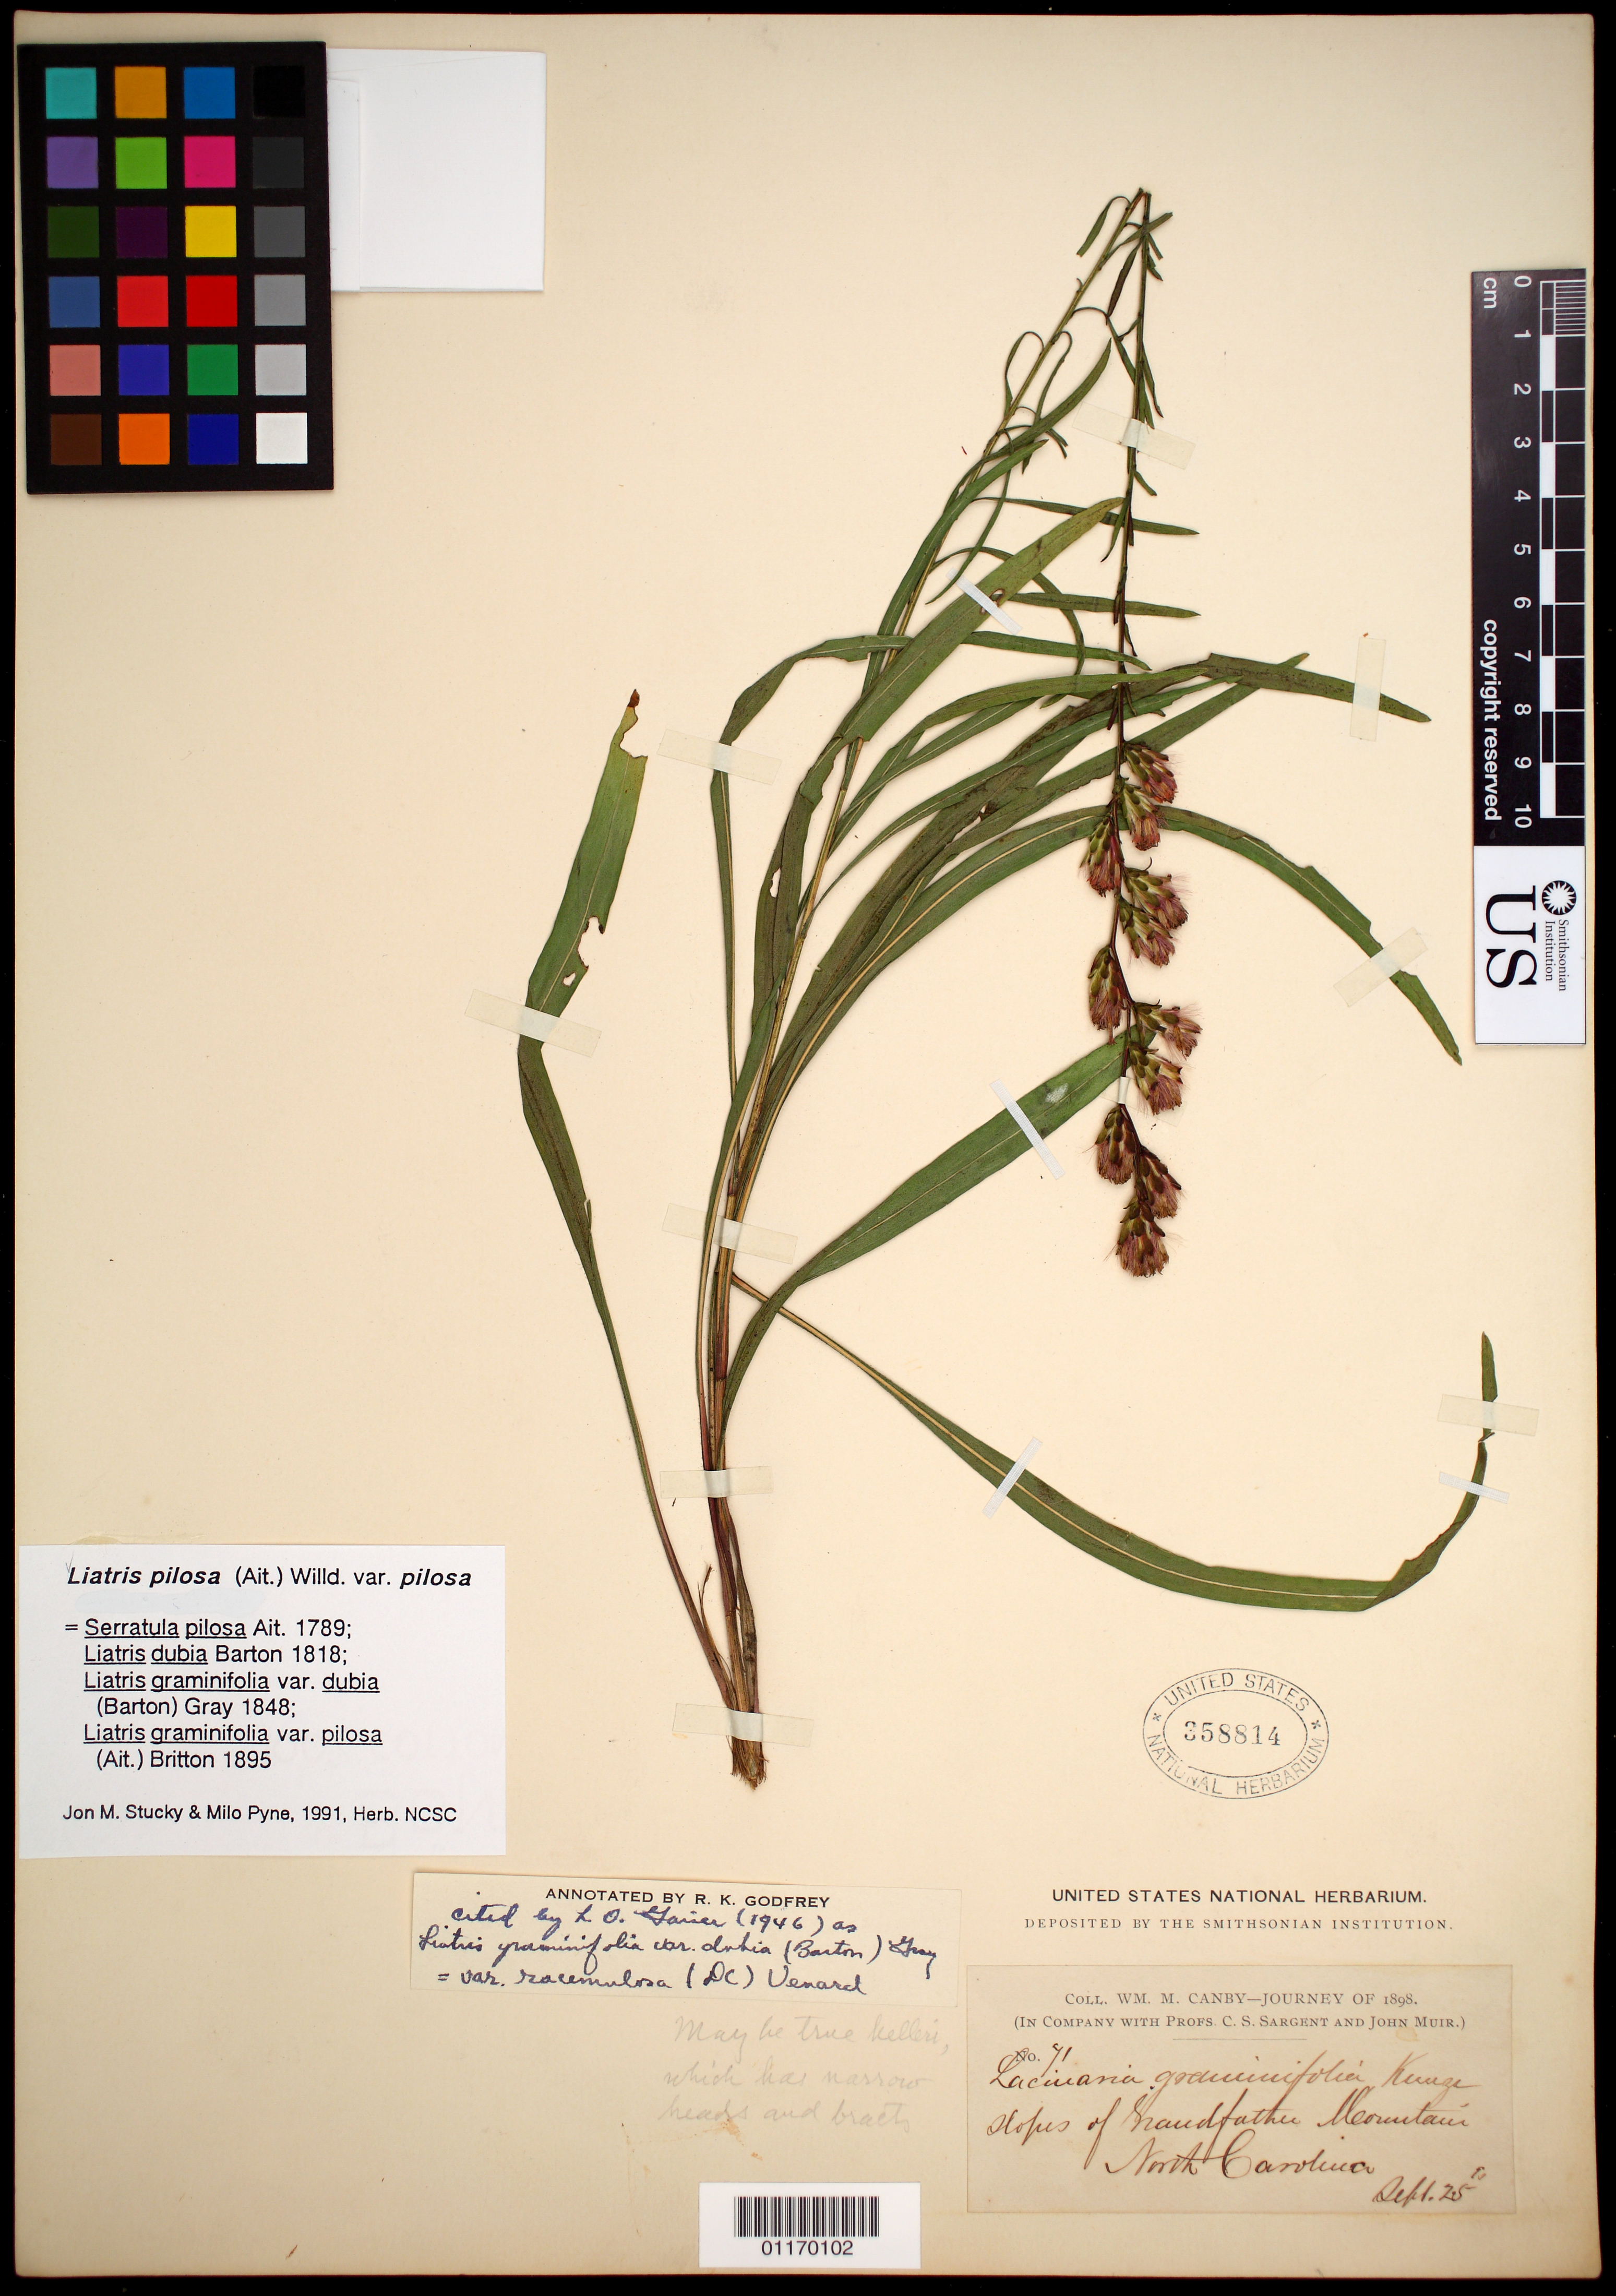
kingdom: Plantae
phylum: Tracheophyta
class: Magnoliopsida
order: Asterales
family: Asteraceae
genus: Liatris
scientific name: Liatris pilosa var. pilosa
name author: (Aiton) Willd.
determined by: Stucky, J. M.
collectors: W. M. Canby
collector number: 71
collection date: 1898-09-25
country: United States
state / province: North Carolina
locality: Slope of[...] Mountain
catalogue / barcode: US 358814